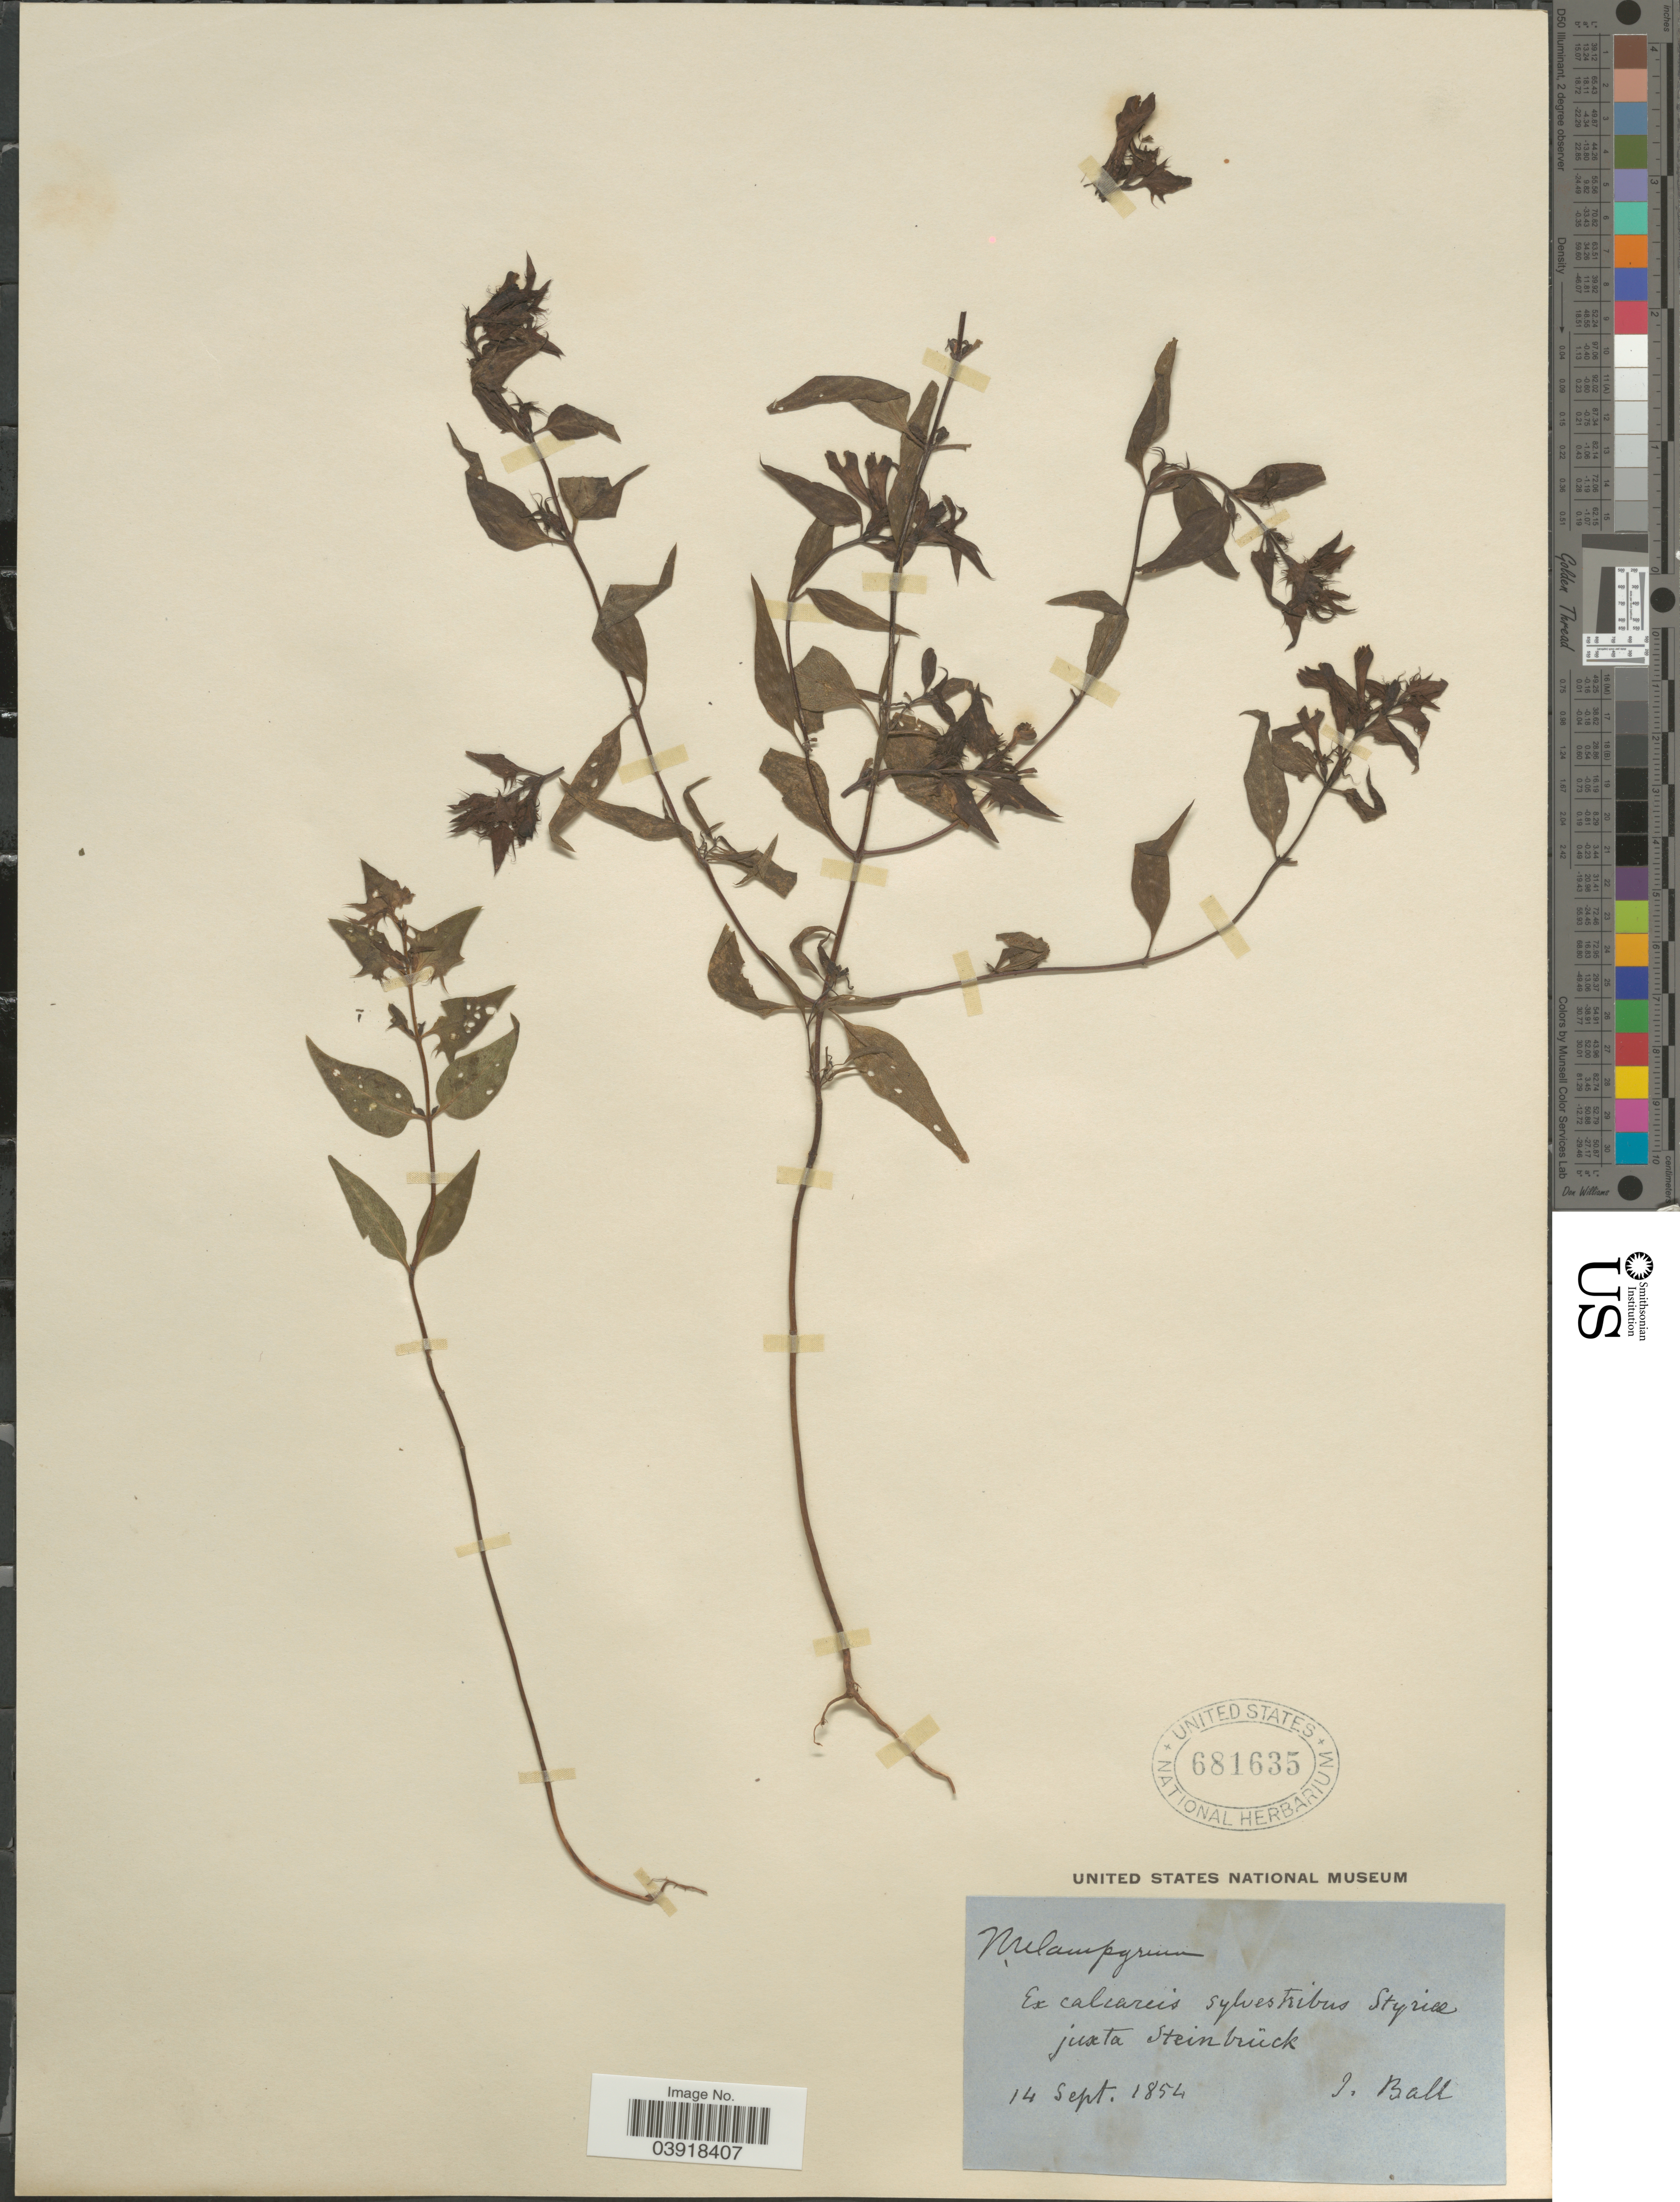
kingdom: Plantae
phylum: Tracheophyta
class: Magnoliopsida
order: Lamiales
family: Orobanchaceae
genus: Melampyrum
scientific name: Melampyrum sp.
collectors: J. Ball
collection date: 1854-09-14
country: Slovenia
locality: Ex xalcareis sylvestribus Styriæ juxta Steinbrück.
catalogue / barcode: US 681635